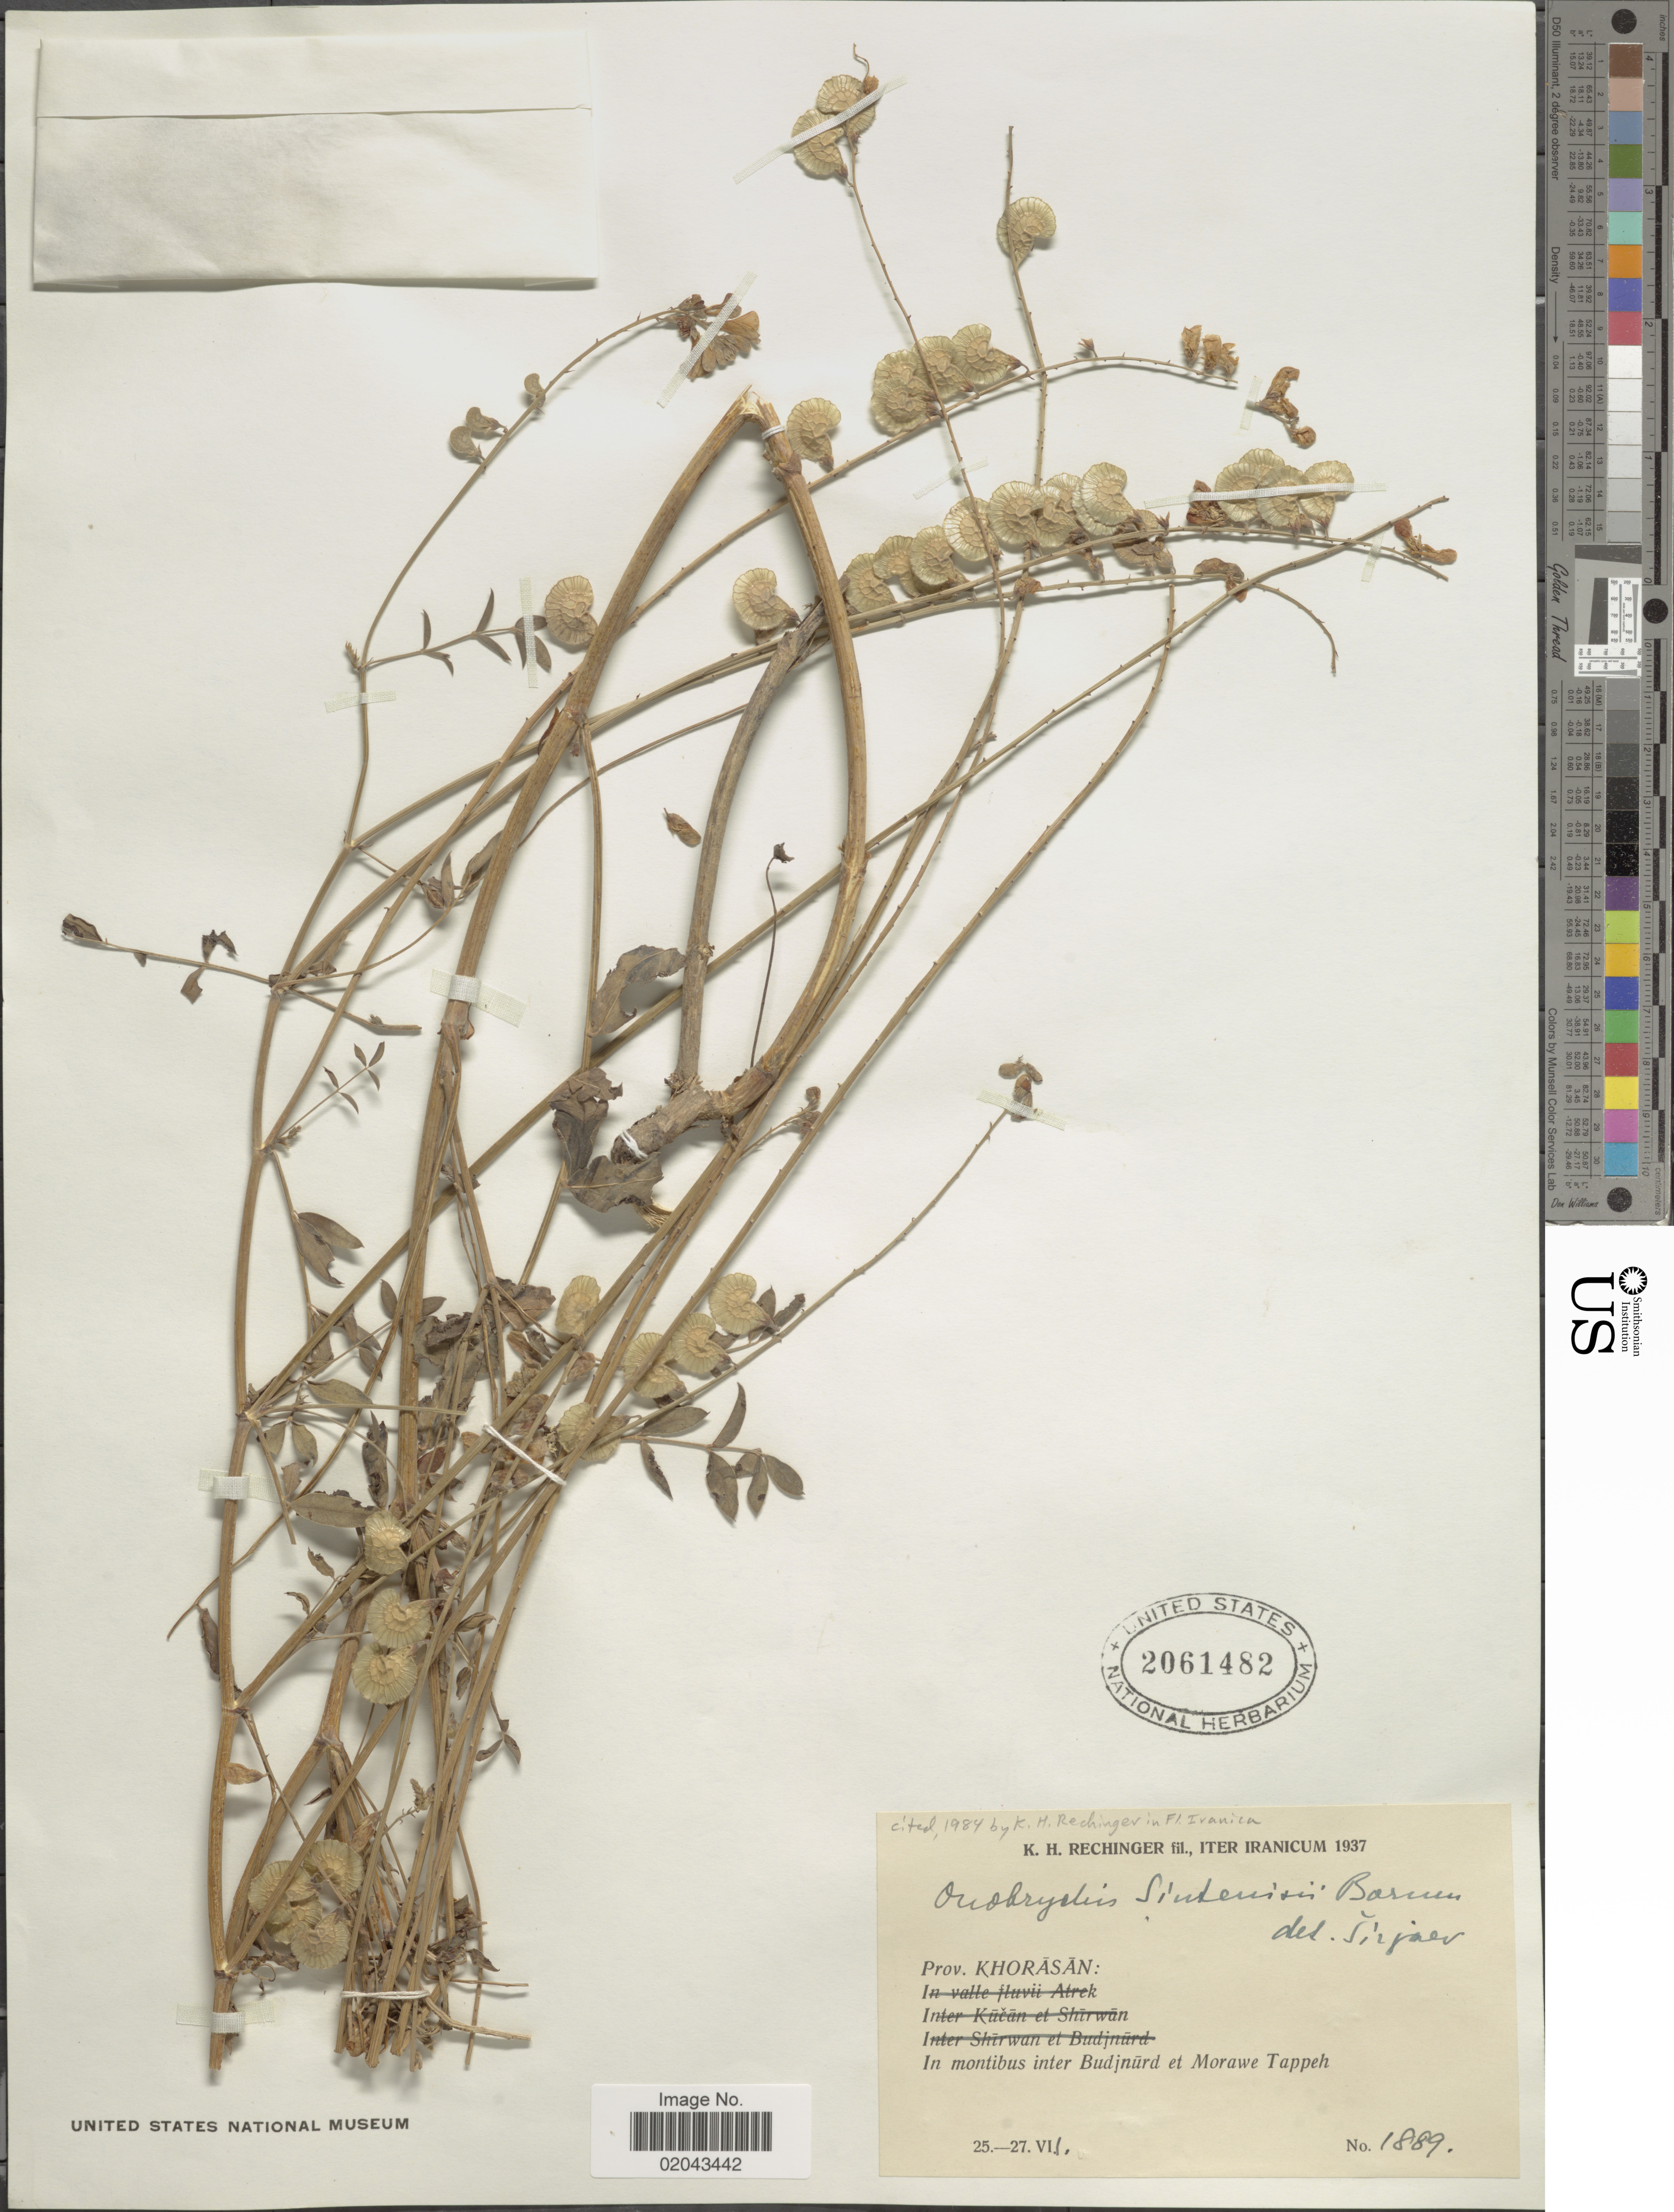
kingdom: Plantae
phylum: Tracheophyta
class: Magnoliopsida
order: Fabales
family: Fabaceae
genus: Onobrychis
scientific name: Onobrychis sintenisii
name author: Bornm.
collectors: K. H. Rechinger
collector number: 1889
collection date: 1937-07-25/1937-07-27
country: Iran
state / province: Khorasan [obsolete]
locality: Iter Iranicum, Prov. Khorasan: In montibus inter Budjnurd et Morave Tappeh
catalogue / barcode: US 2061482